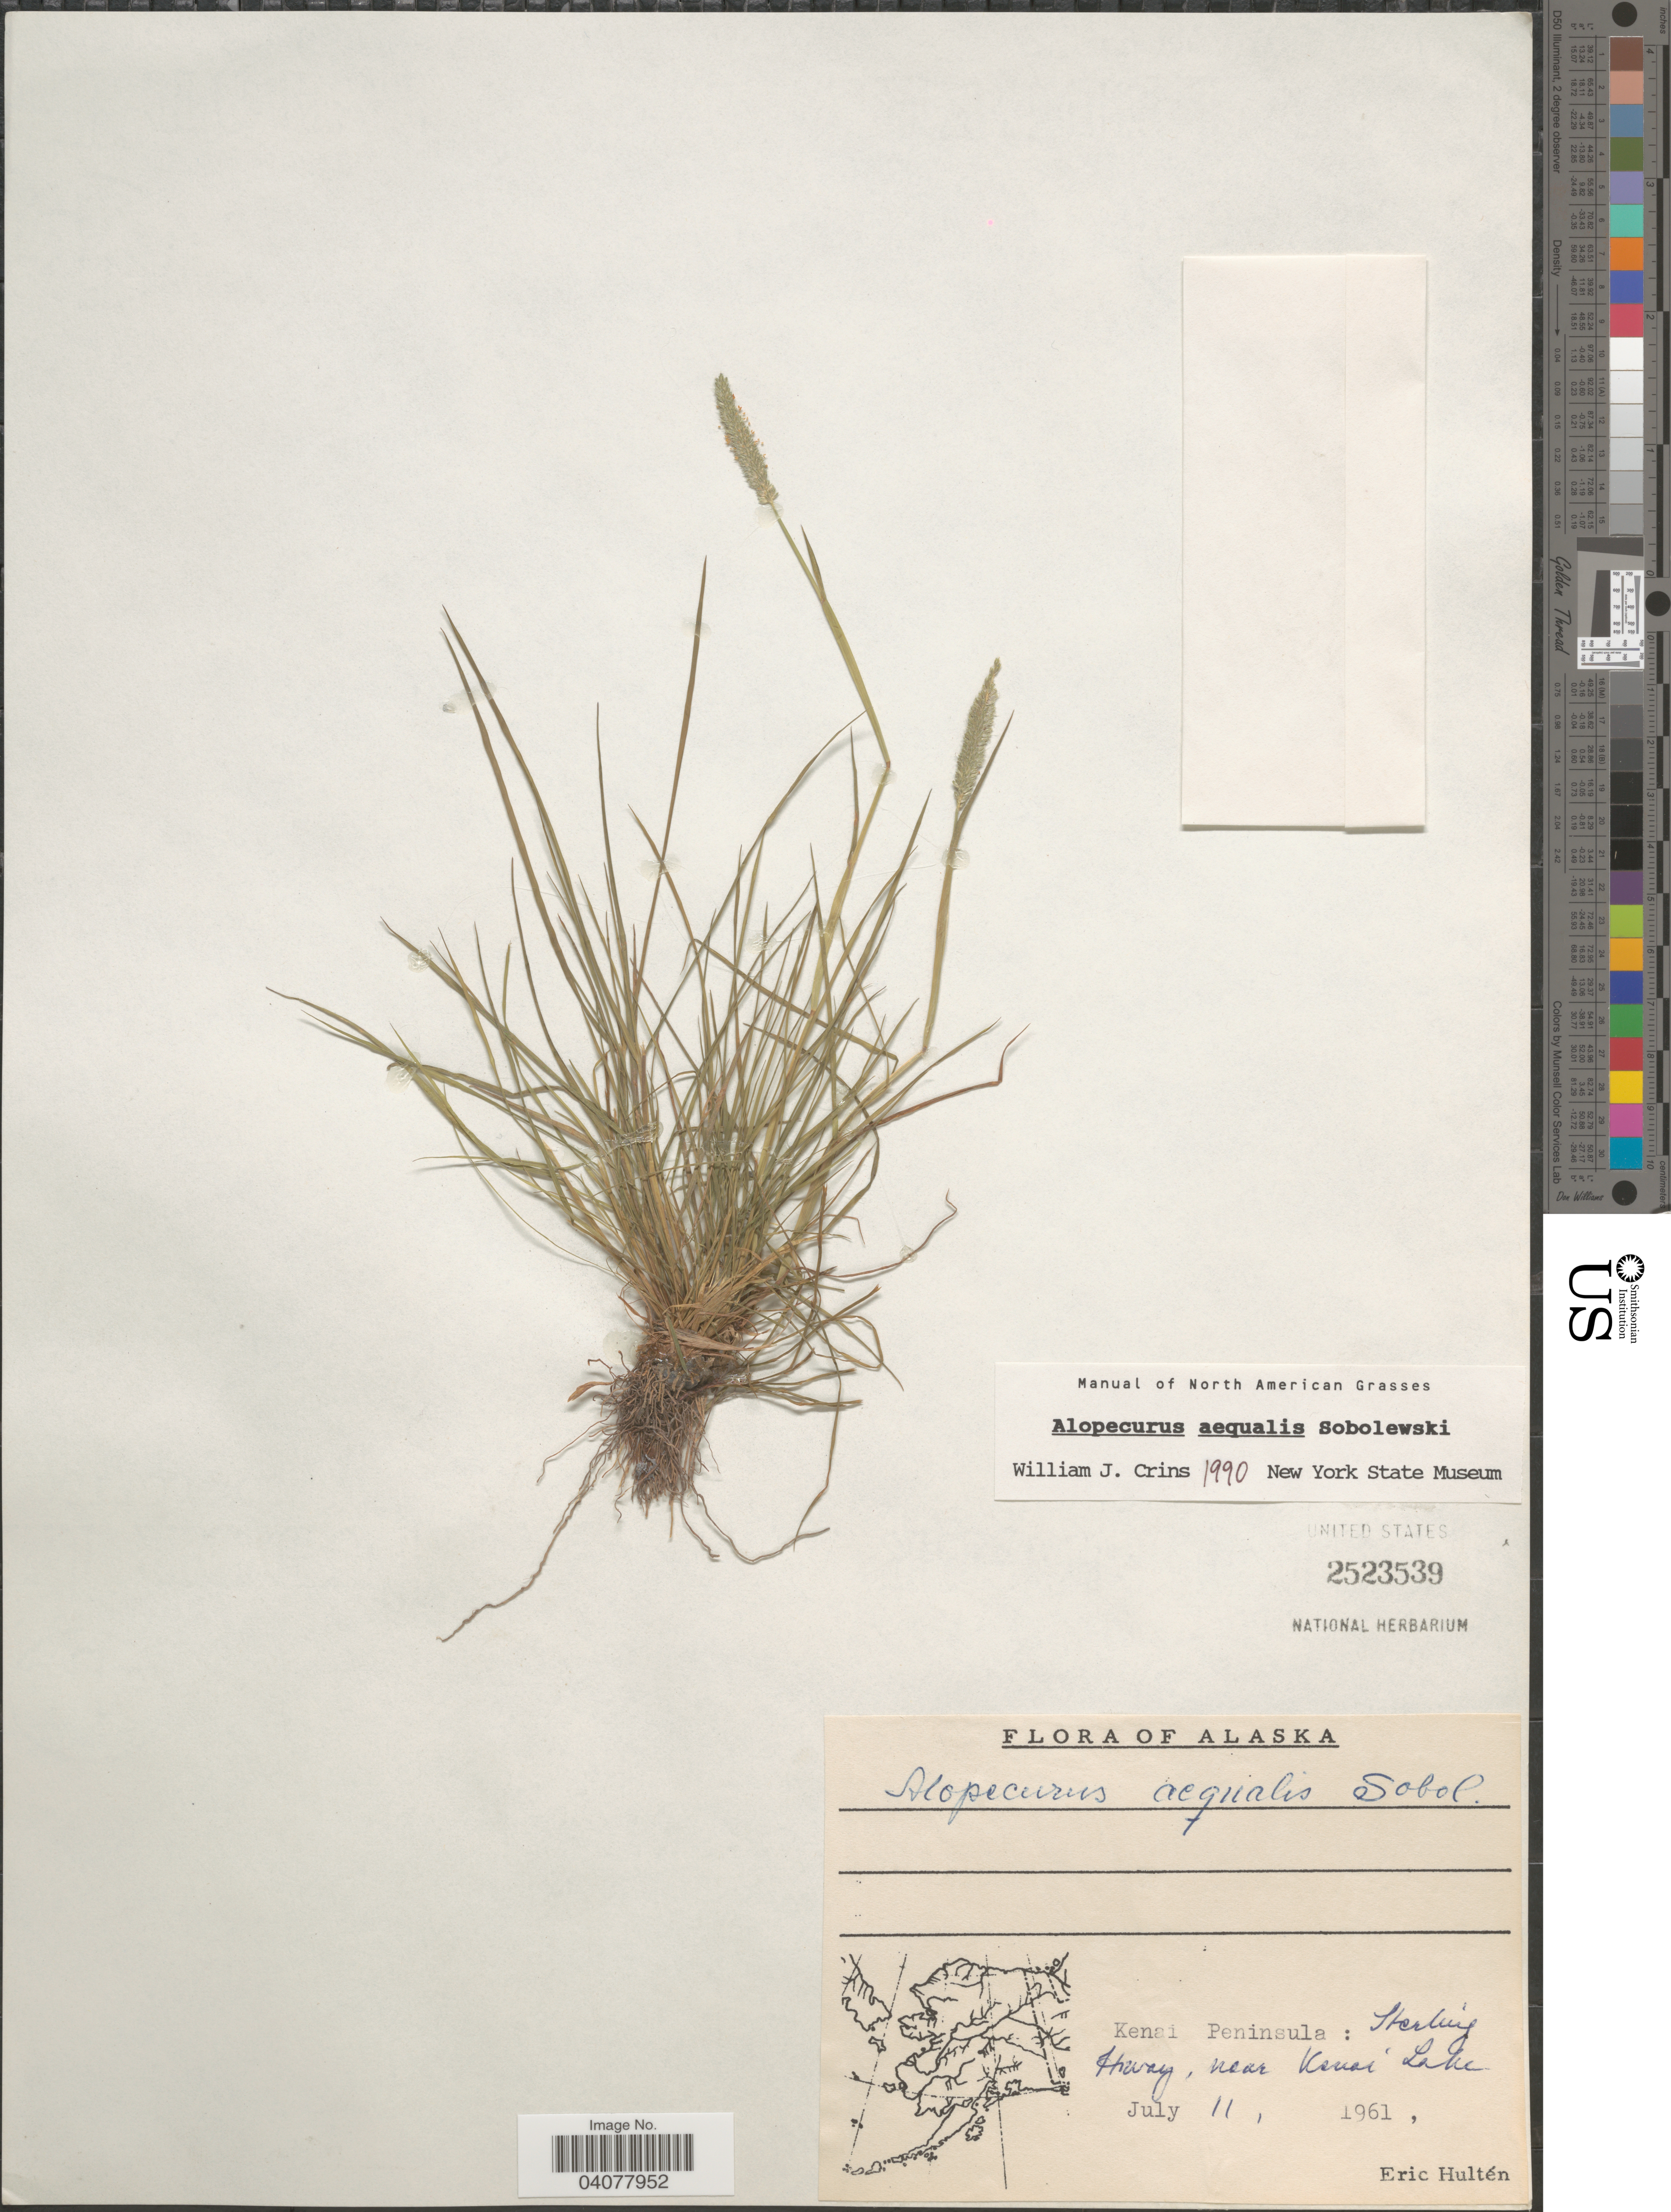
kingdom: Plantae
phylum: Tracheophyta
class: Liliopsida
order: Poales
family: Poaceae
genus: Alopecurus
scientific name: Alopecurus aequalis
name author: Sobol.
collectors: E. G. Hultén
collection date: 1961-07-11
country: United States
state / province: Alaska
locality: Kenai Peninsula: Sterling Hway, near Kenai Lake.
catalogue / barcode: US 2523539